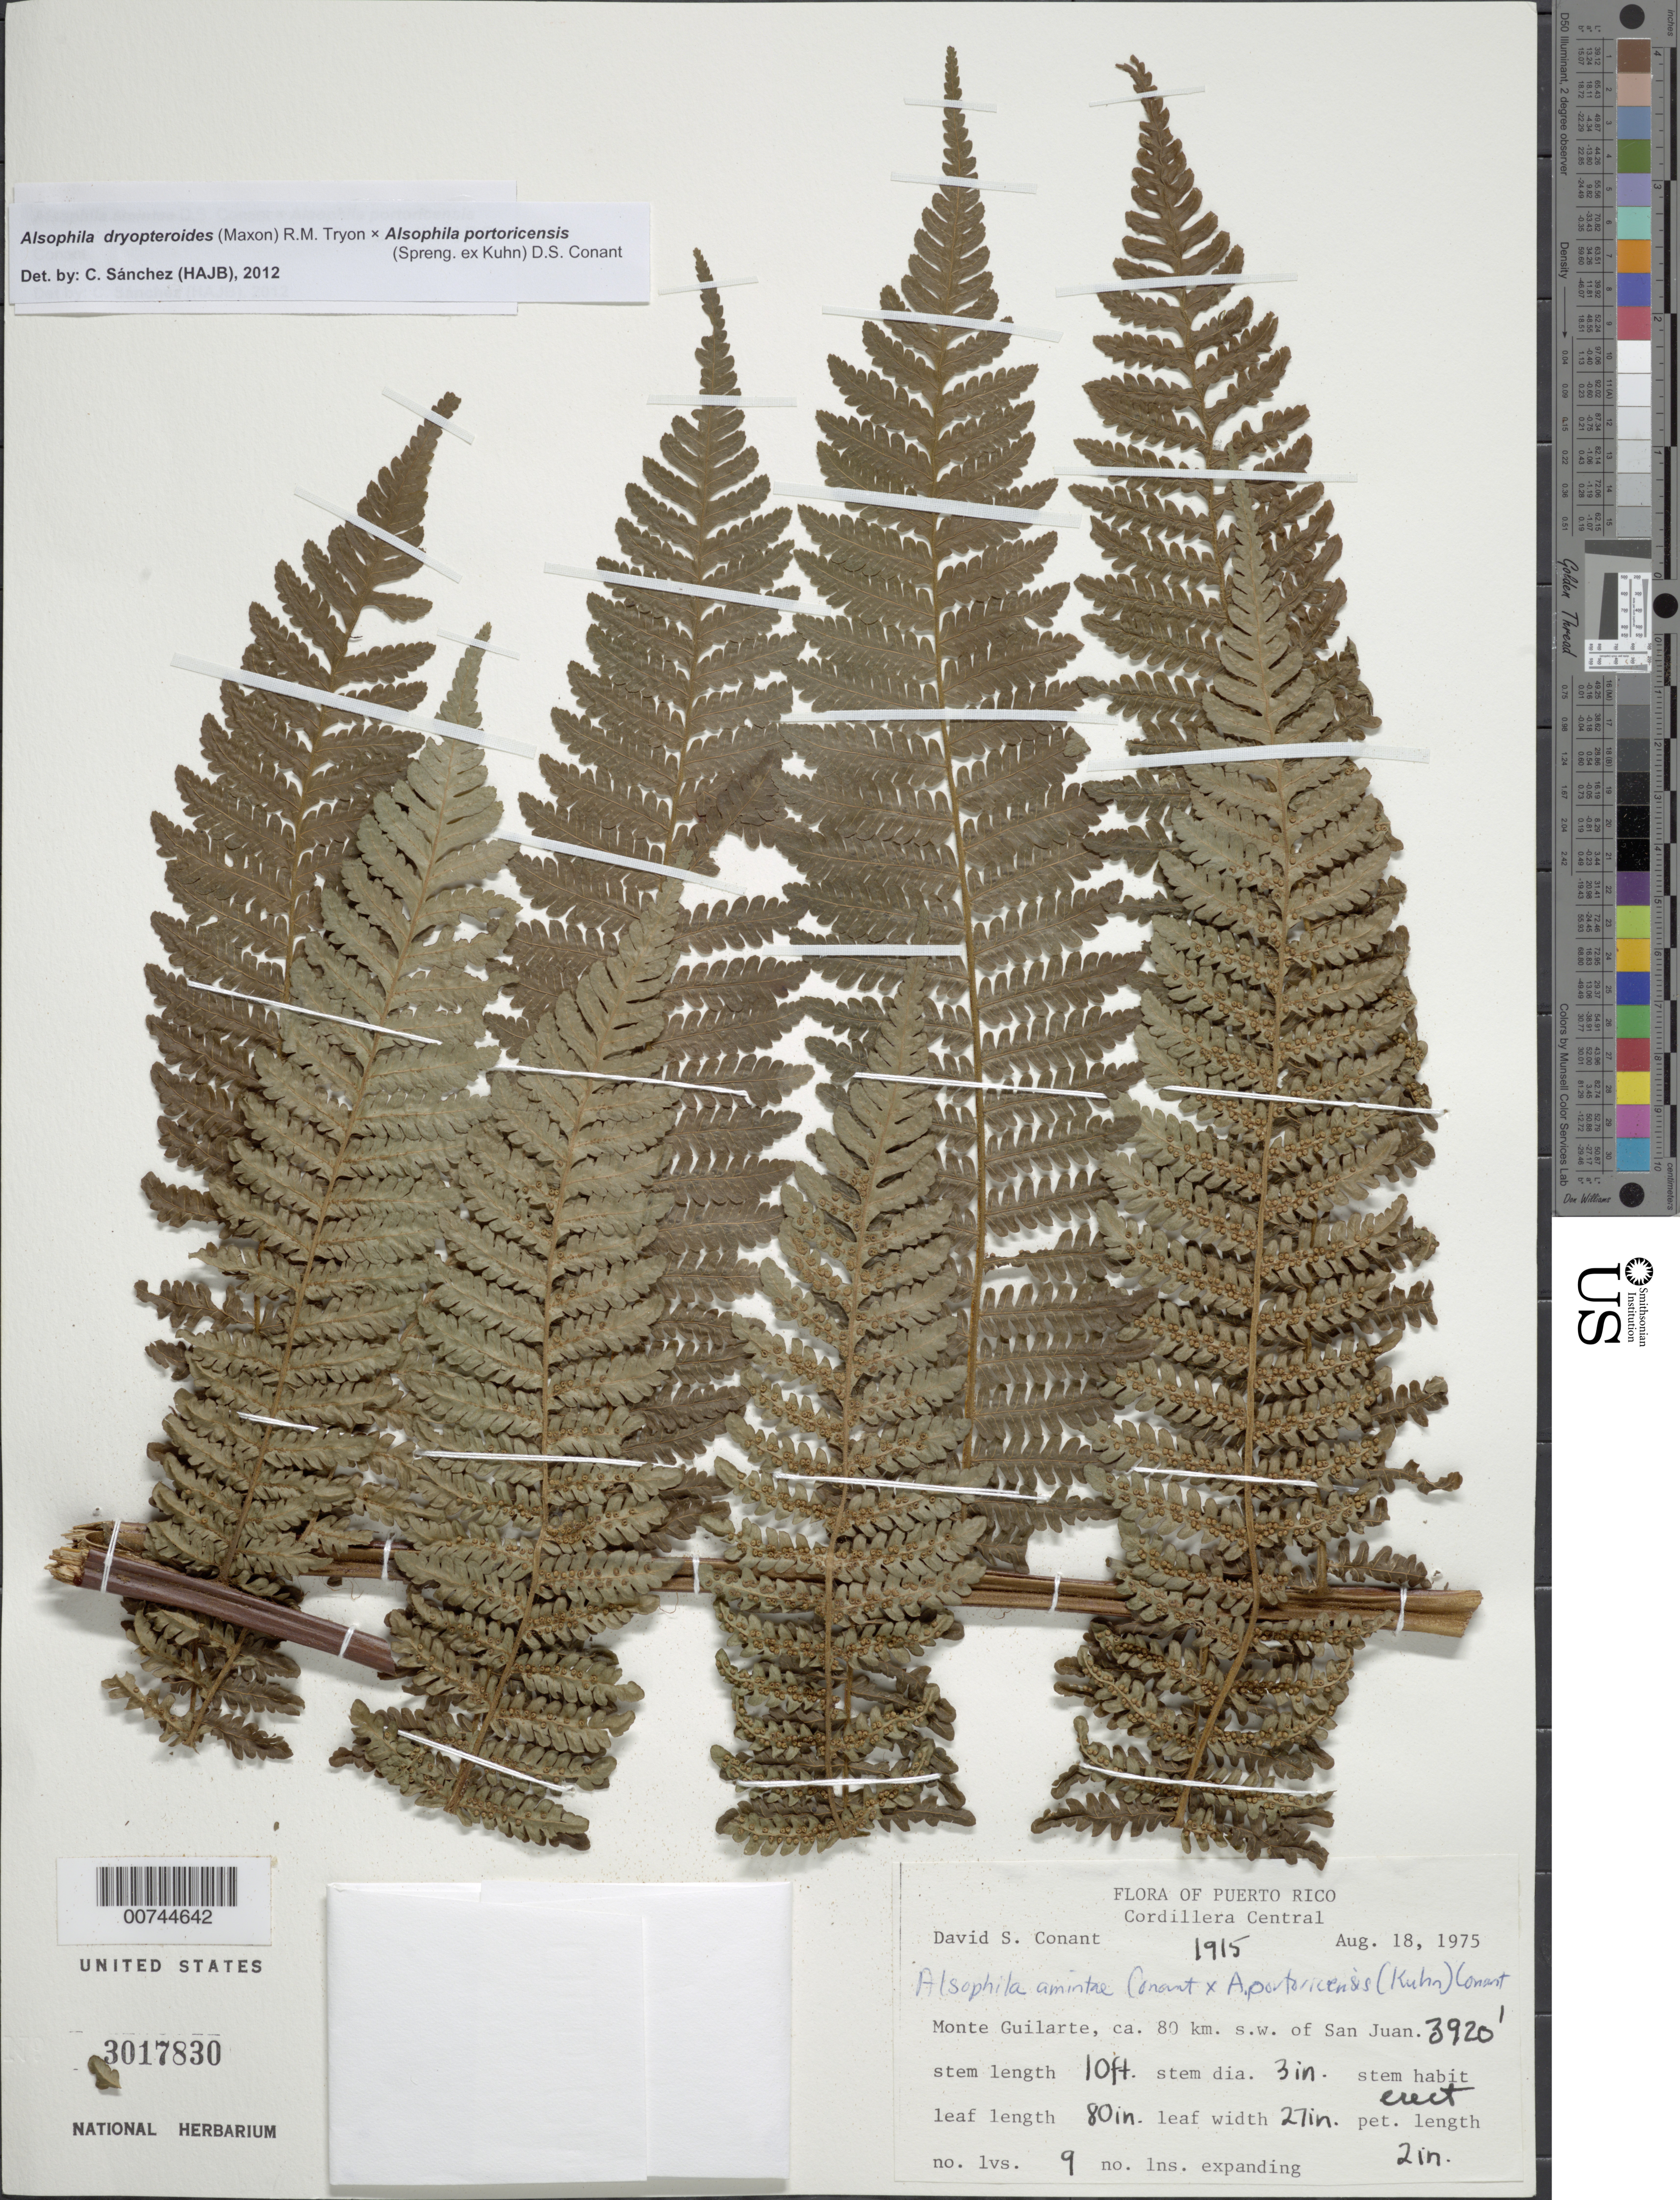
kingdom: Plantae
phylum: Tracheophyta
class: Polypodiopsida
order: Cyatheales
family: Cyatheaceae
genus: Alsophila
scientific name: Alsophila bryophila x A. portoricensis (Spreng. ex Kuhn) D.S. Conant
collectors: D. S. Conant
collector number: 1915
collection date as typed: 18 Aug 1975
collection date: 1975-08-18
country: Puerto Rico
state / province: Adjuntas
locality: Cordillera Central: Monte Guilarte, ca. 80 km SW of San Juan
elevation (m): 1195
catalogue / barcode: US 3017830